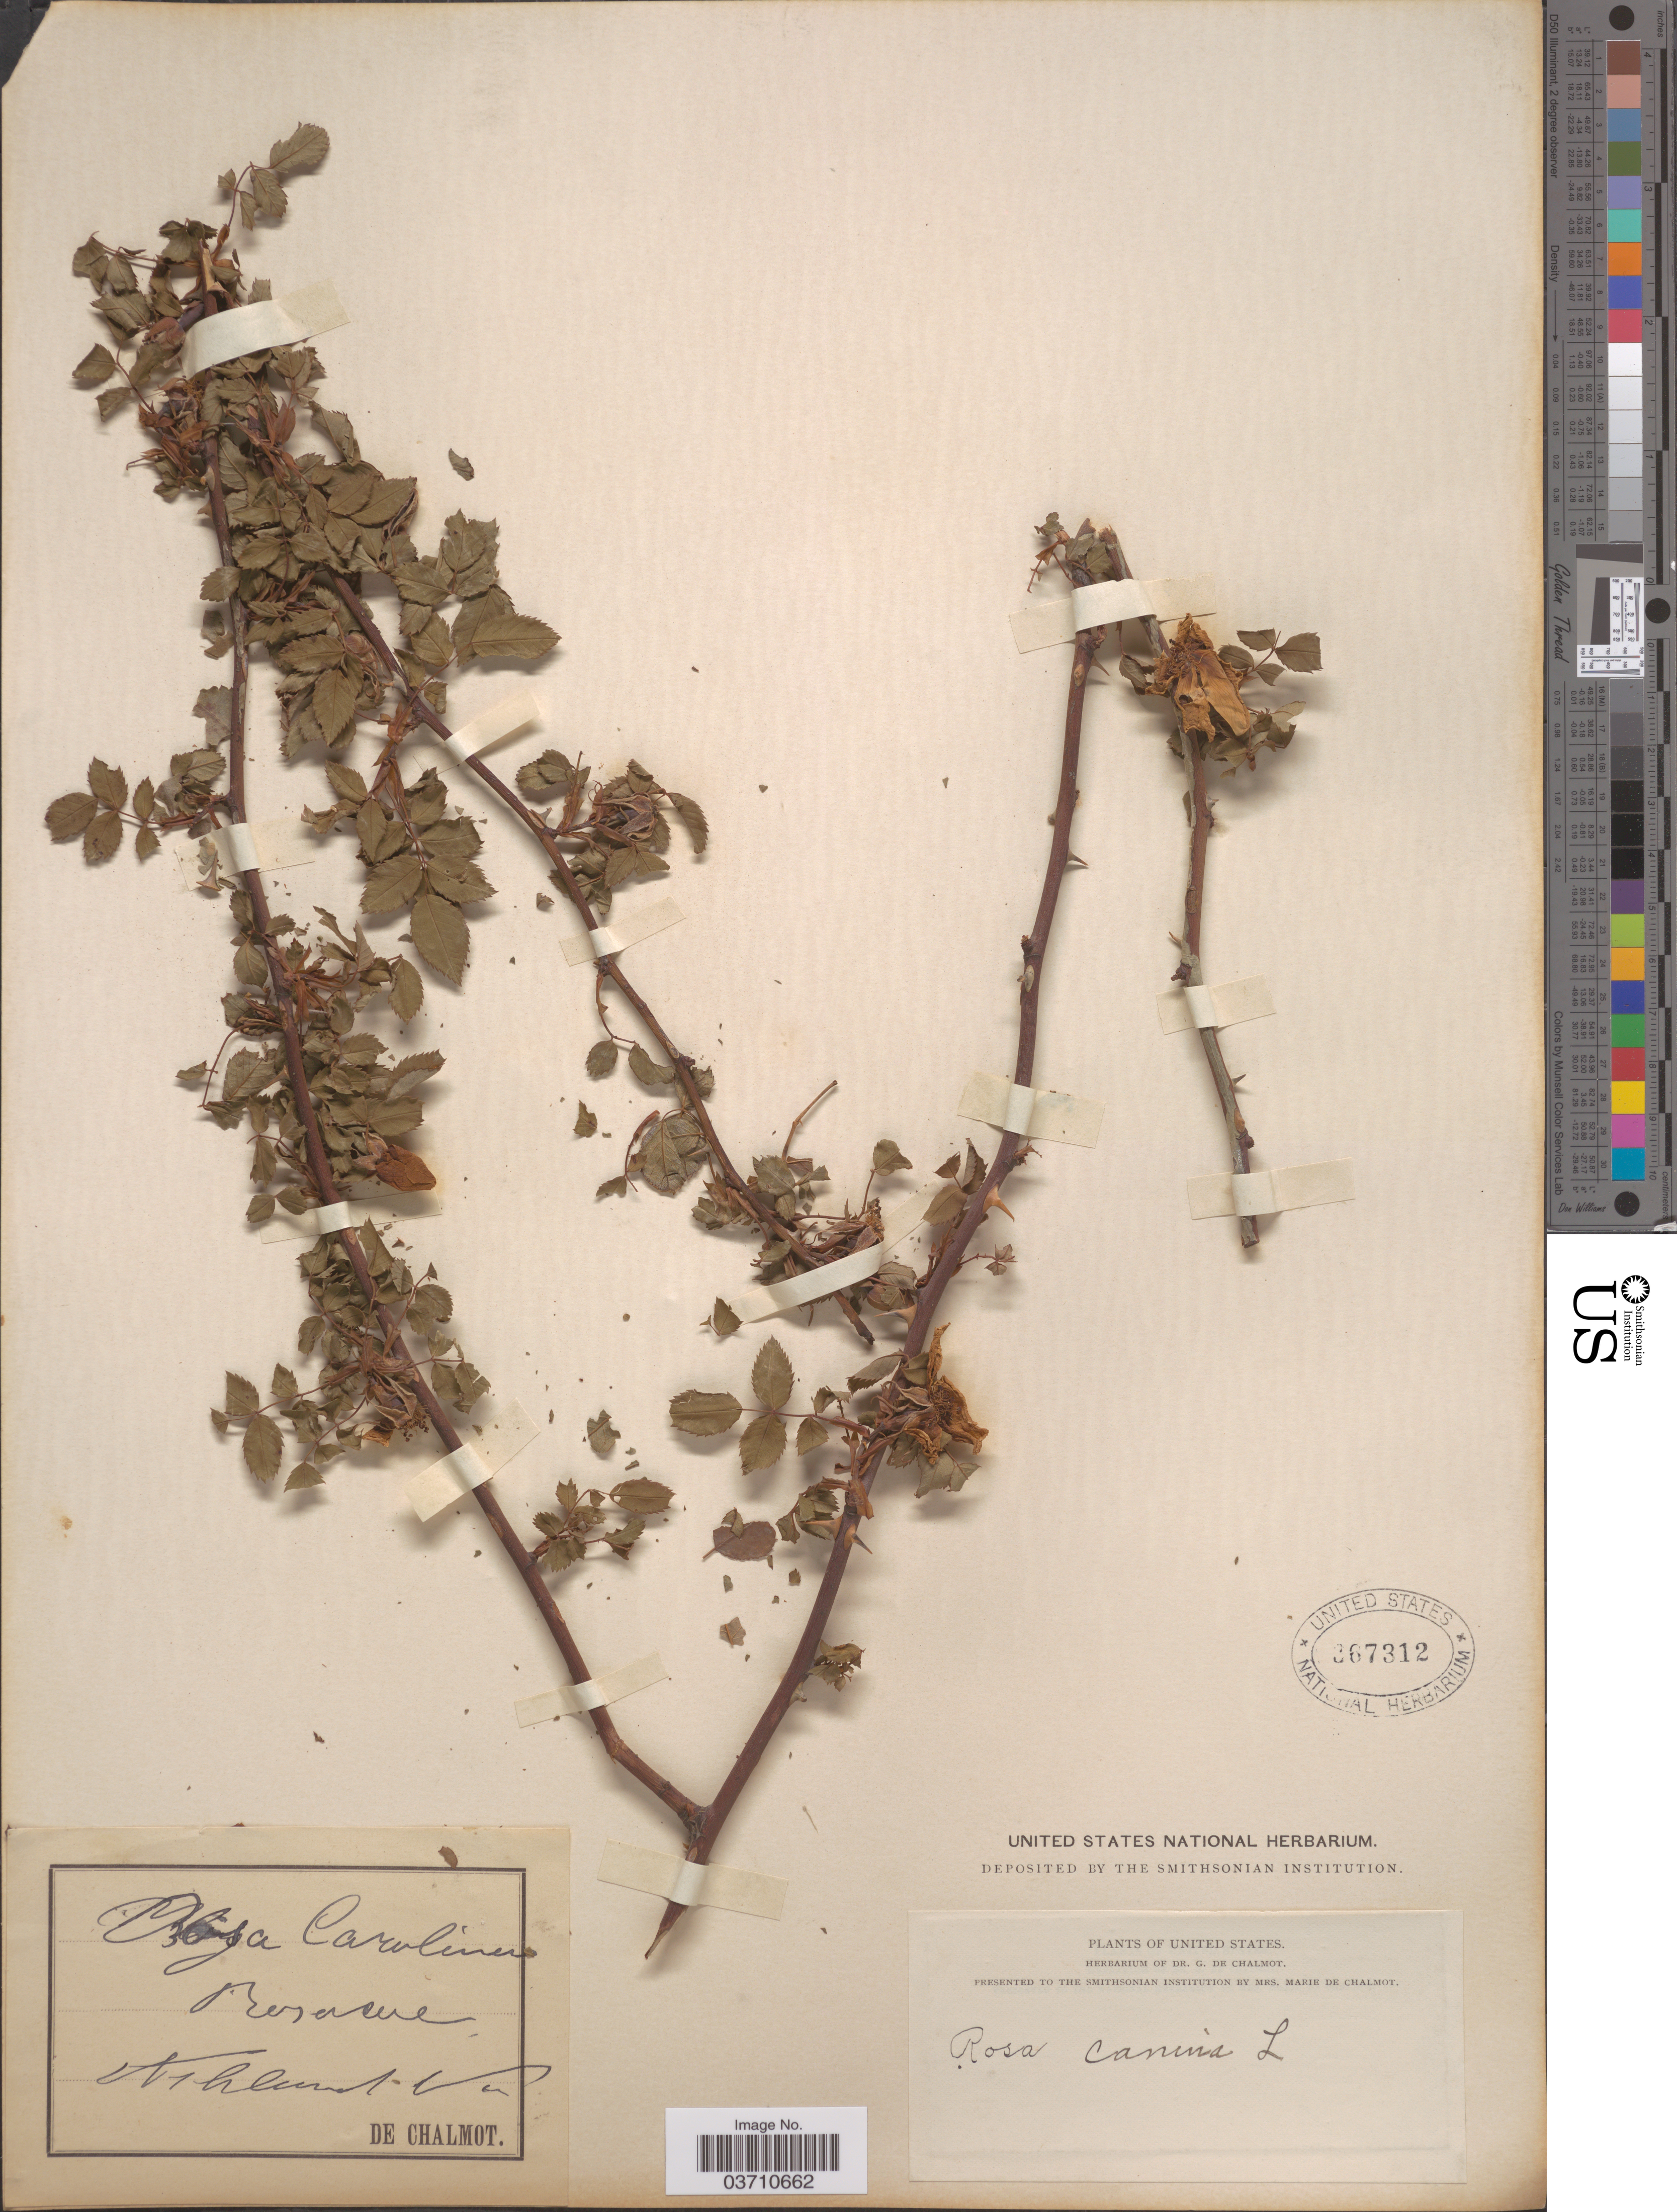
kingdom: Plantae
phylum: Tracheophyta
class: Magnoliopsida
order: Rosales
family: Rosaceae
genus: Rosa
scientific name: Rosa canina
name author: L.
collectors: G. de Chalmot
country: United States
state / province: Virginia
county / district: Hanover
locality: Ashland.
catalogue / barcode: US 367312